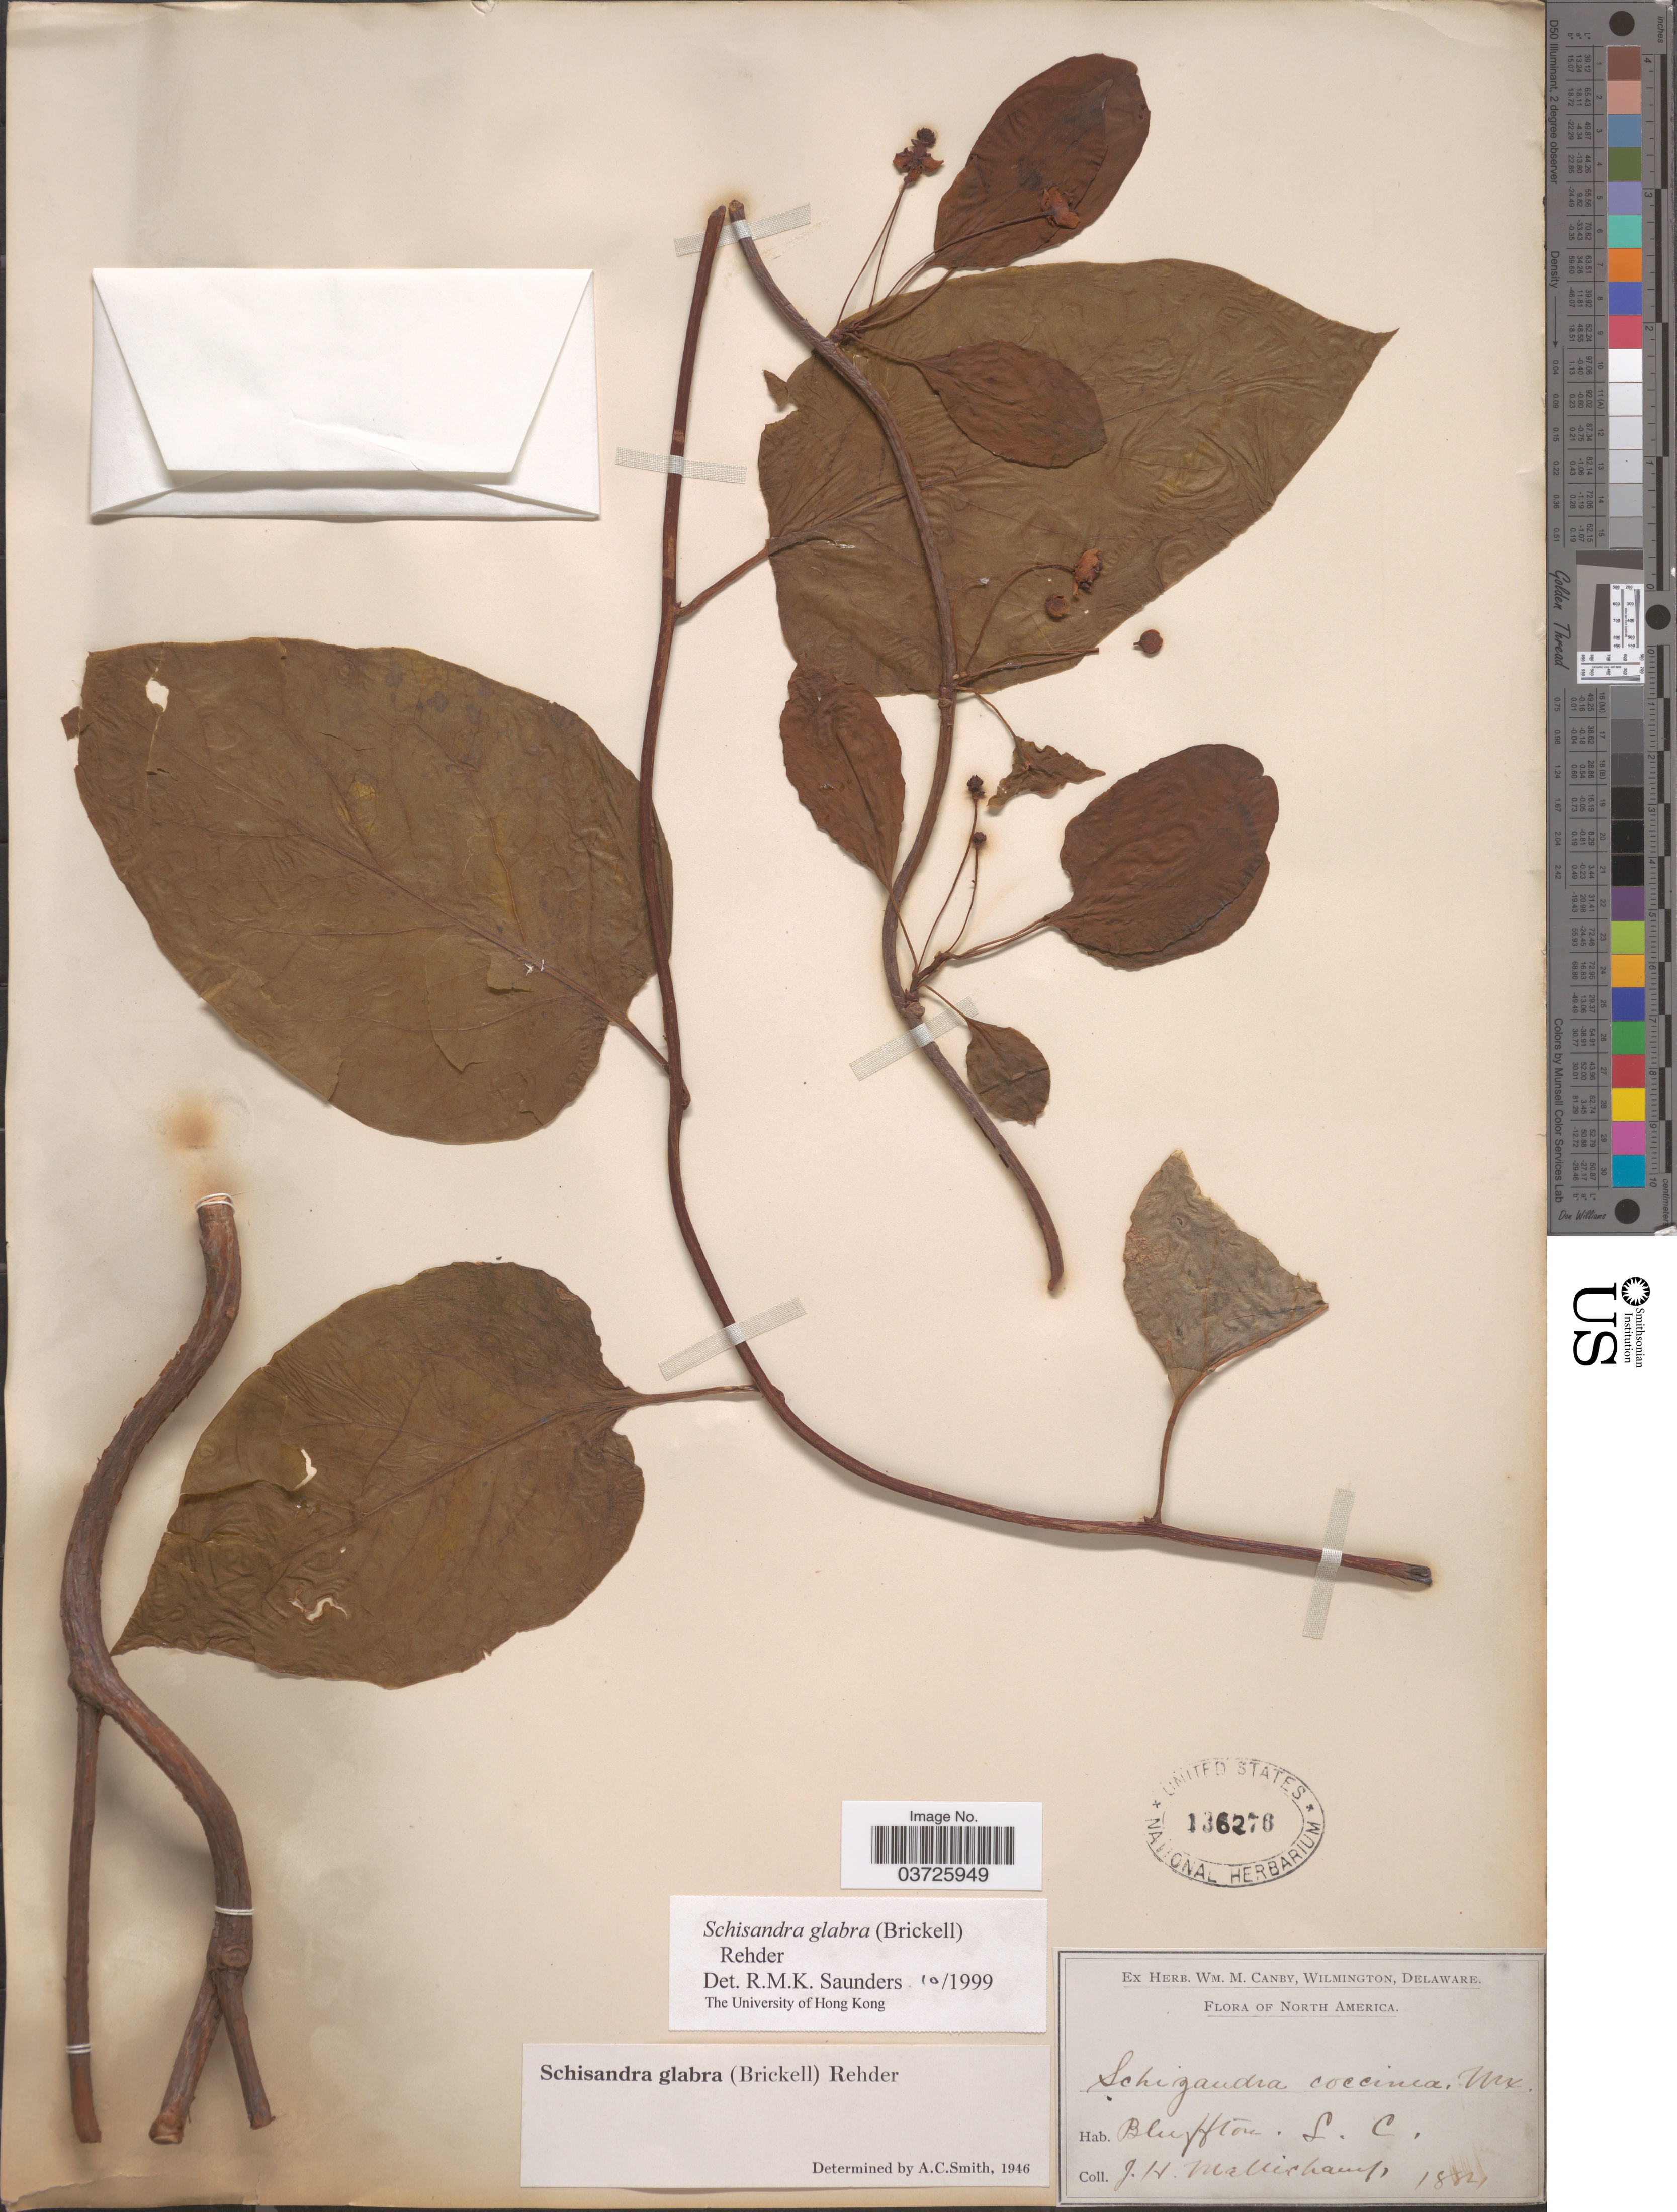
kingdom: Plantae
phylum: Tracheophyta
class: Magnoliopsida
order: Austrobaileyales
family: Schisandraceae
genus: Schisandra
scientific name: Schisandra chinensis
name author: (Turcz.) Baill.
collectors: J. H. Mellichamp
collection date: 1884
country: United States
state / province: South Carolina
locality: Bluffton.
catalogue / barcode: US 136276